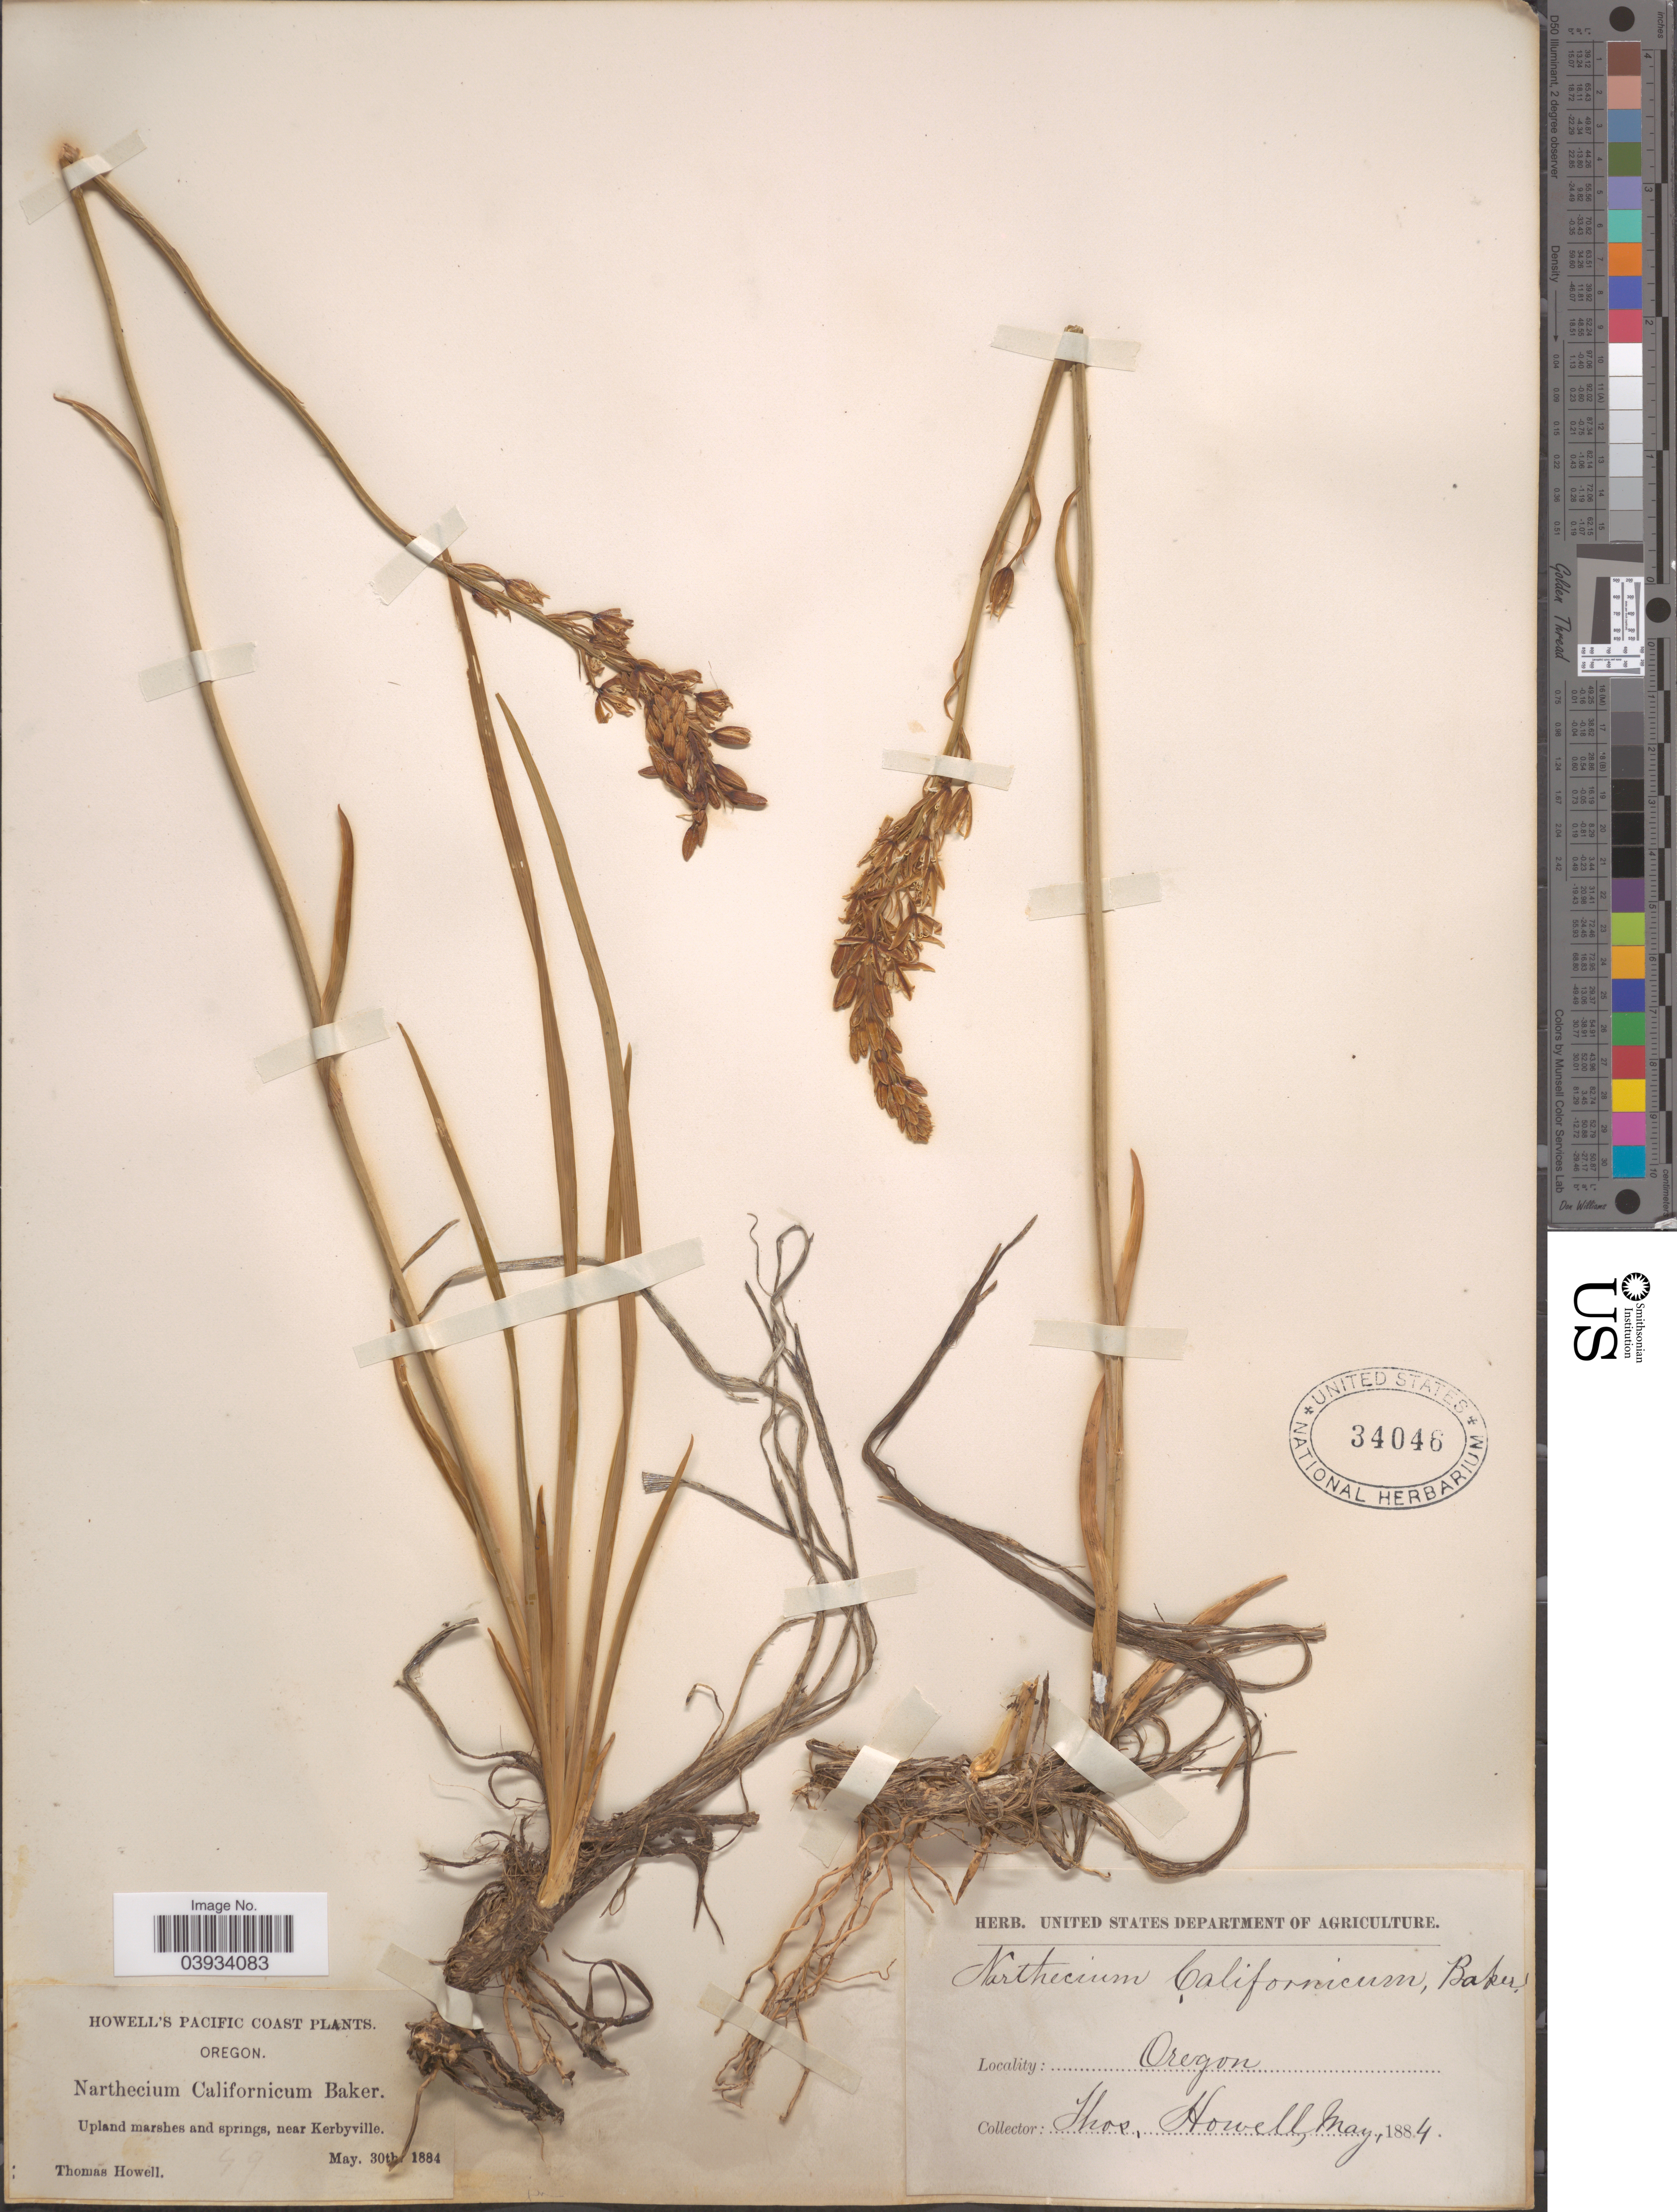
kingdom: Plantae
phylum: Tracheophyta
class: Liliopsida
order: Dioscoreales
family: Nartheciaceae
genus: Narthecium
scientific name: Narthecium californicum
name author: Baker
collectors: T. Howell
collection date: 1884-05-30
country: United States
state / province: Oregon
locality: Pacific Coast. Upland marshes and springs, near Kerbyville.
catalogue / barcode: US 34046